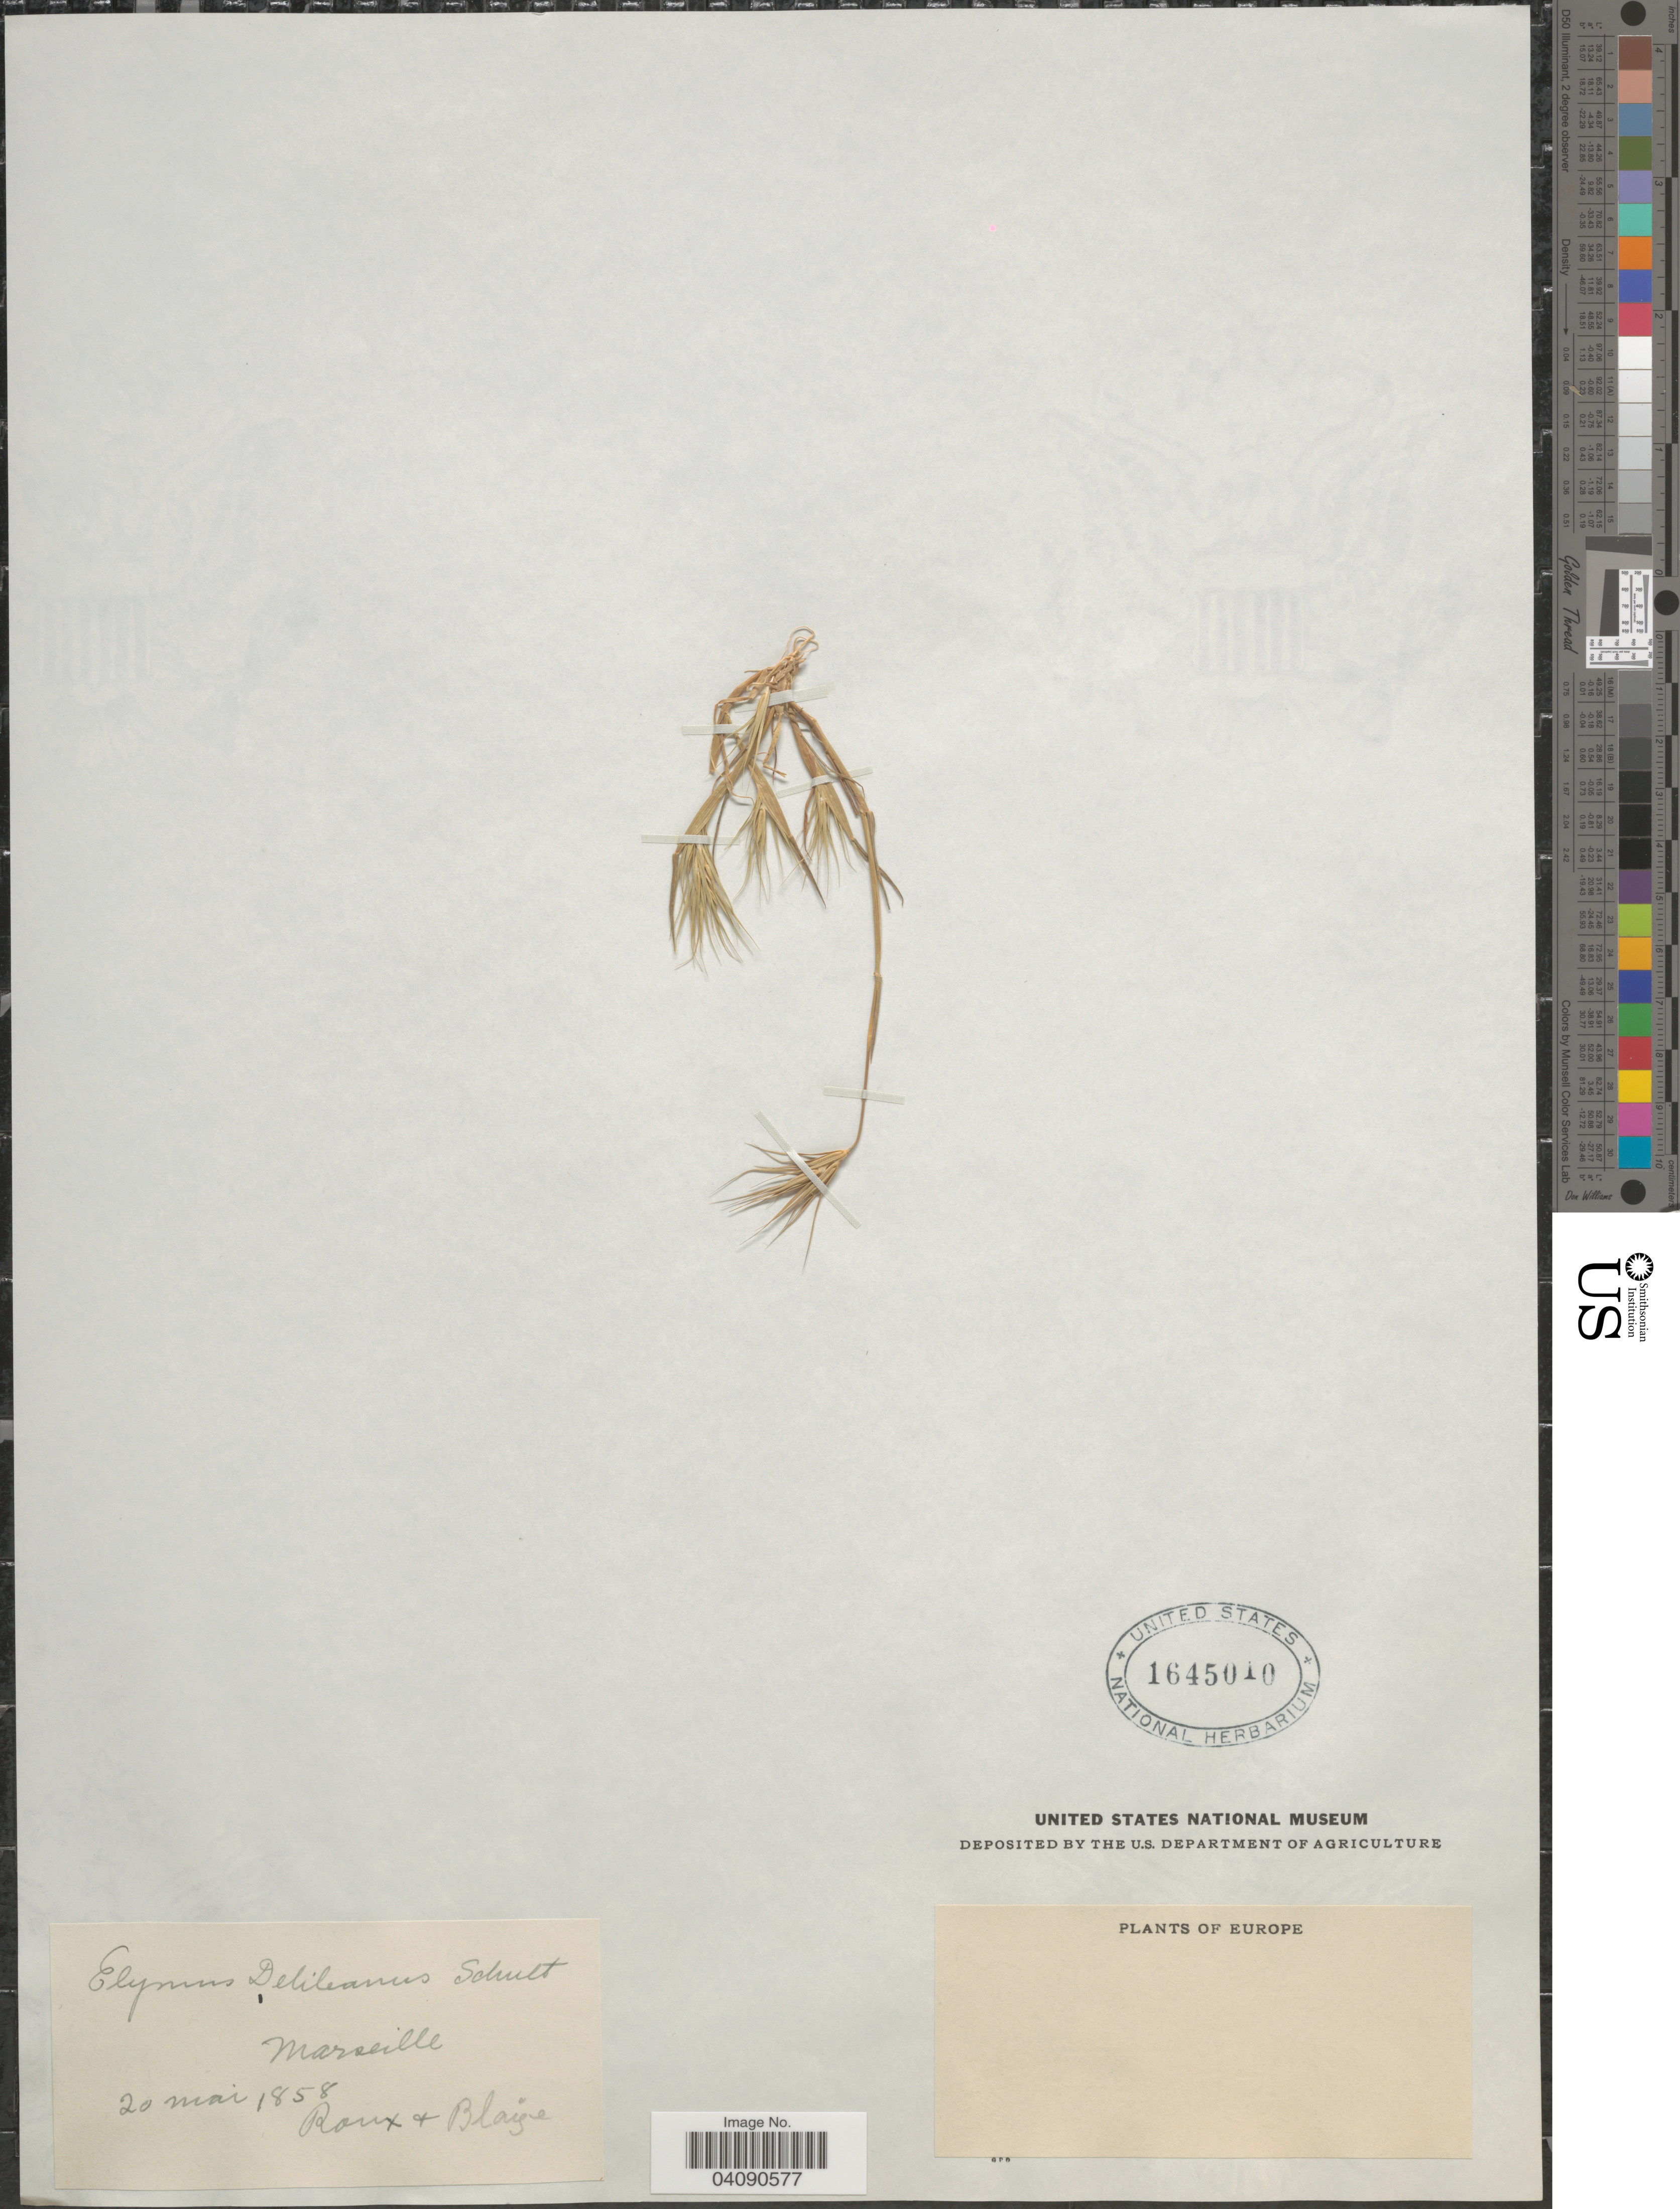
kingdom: Plantae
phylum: Tracheophyta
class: Liliopsida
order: Poales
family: Poaceae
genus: Crithopsis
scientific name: Crithopsis delileana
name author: (Schult.) Roshev.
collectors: Roux & Collector illegible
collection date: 1858-05-20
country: France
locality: Europe. Marseille.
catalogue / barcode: US 1645010